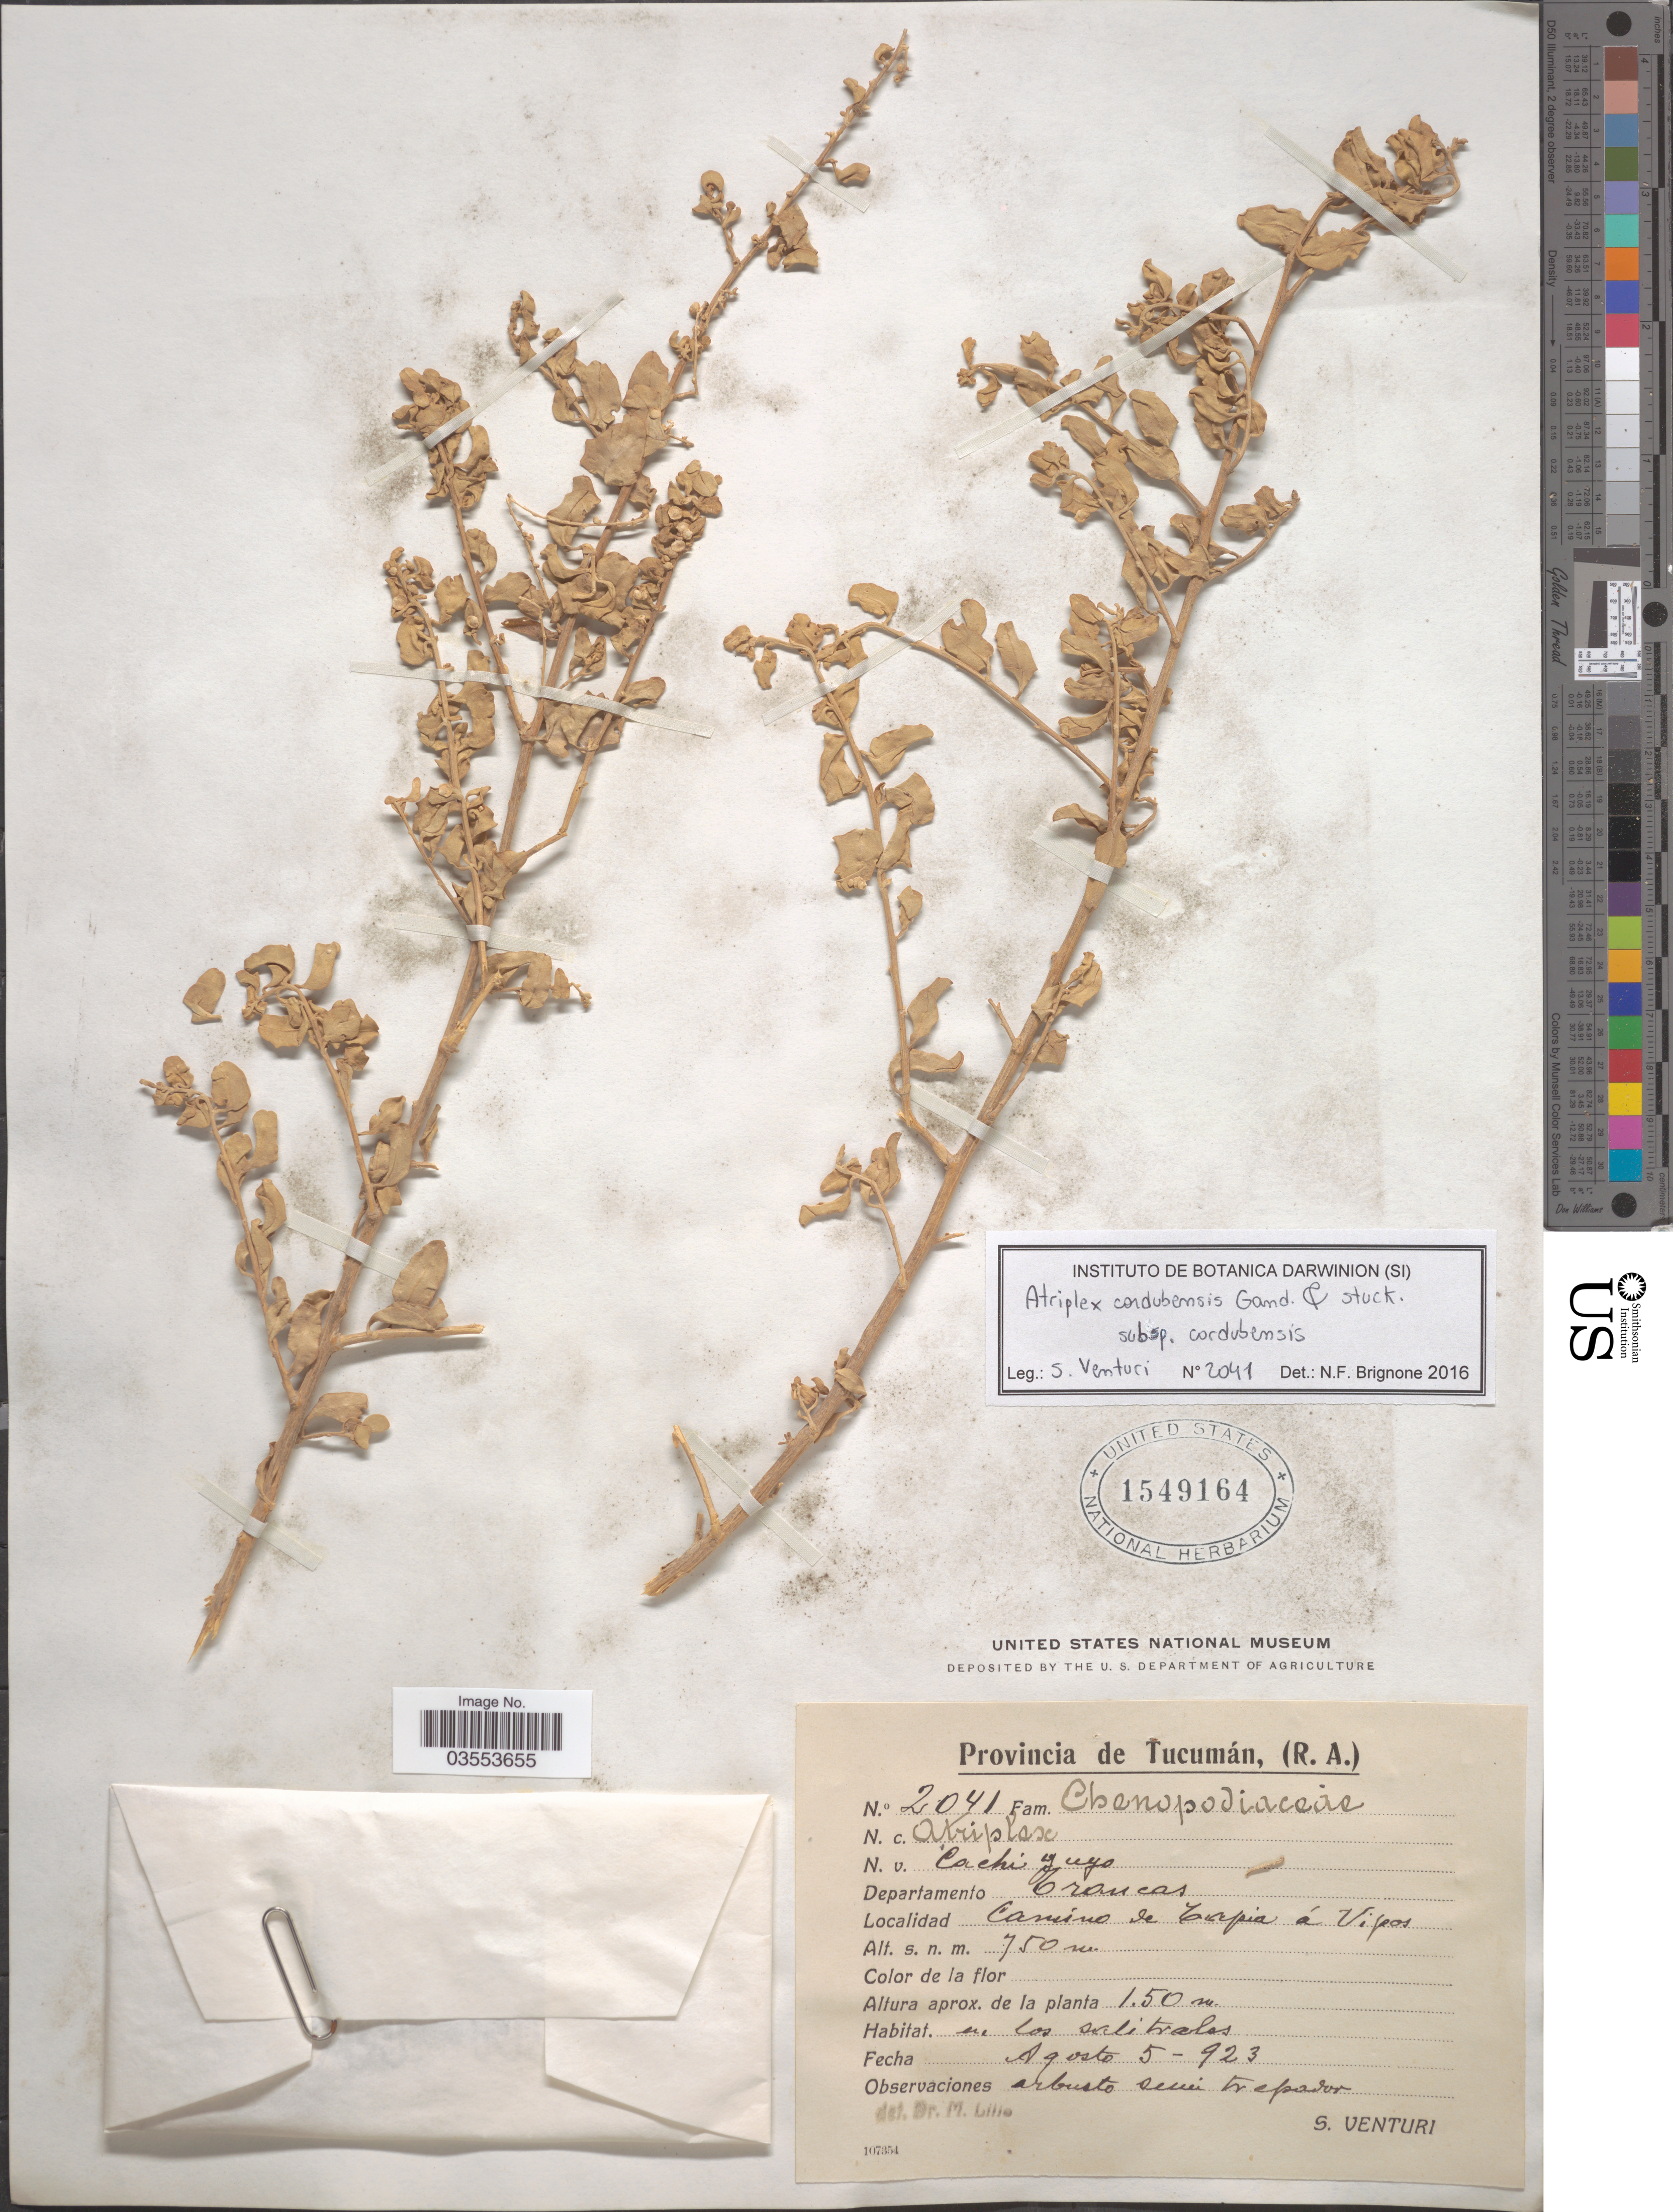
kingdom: Plantae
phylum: Tracheophyta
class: Magnoliopsida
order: Caryophyllales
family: Amaranthaceae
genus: Atriplex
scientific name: Atriplex sp.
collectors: S. Venturi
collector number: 2041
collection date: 1923-08-05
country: Argentina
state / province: Tucuman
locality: Departamento Trancas. Camino de Tapia á Vipos.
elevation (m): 750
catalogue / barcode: US 1549164